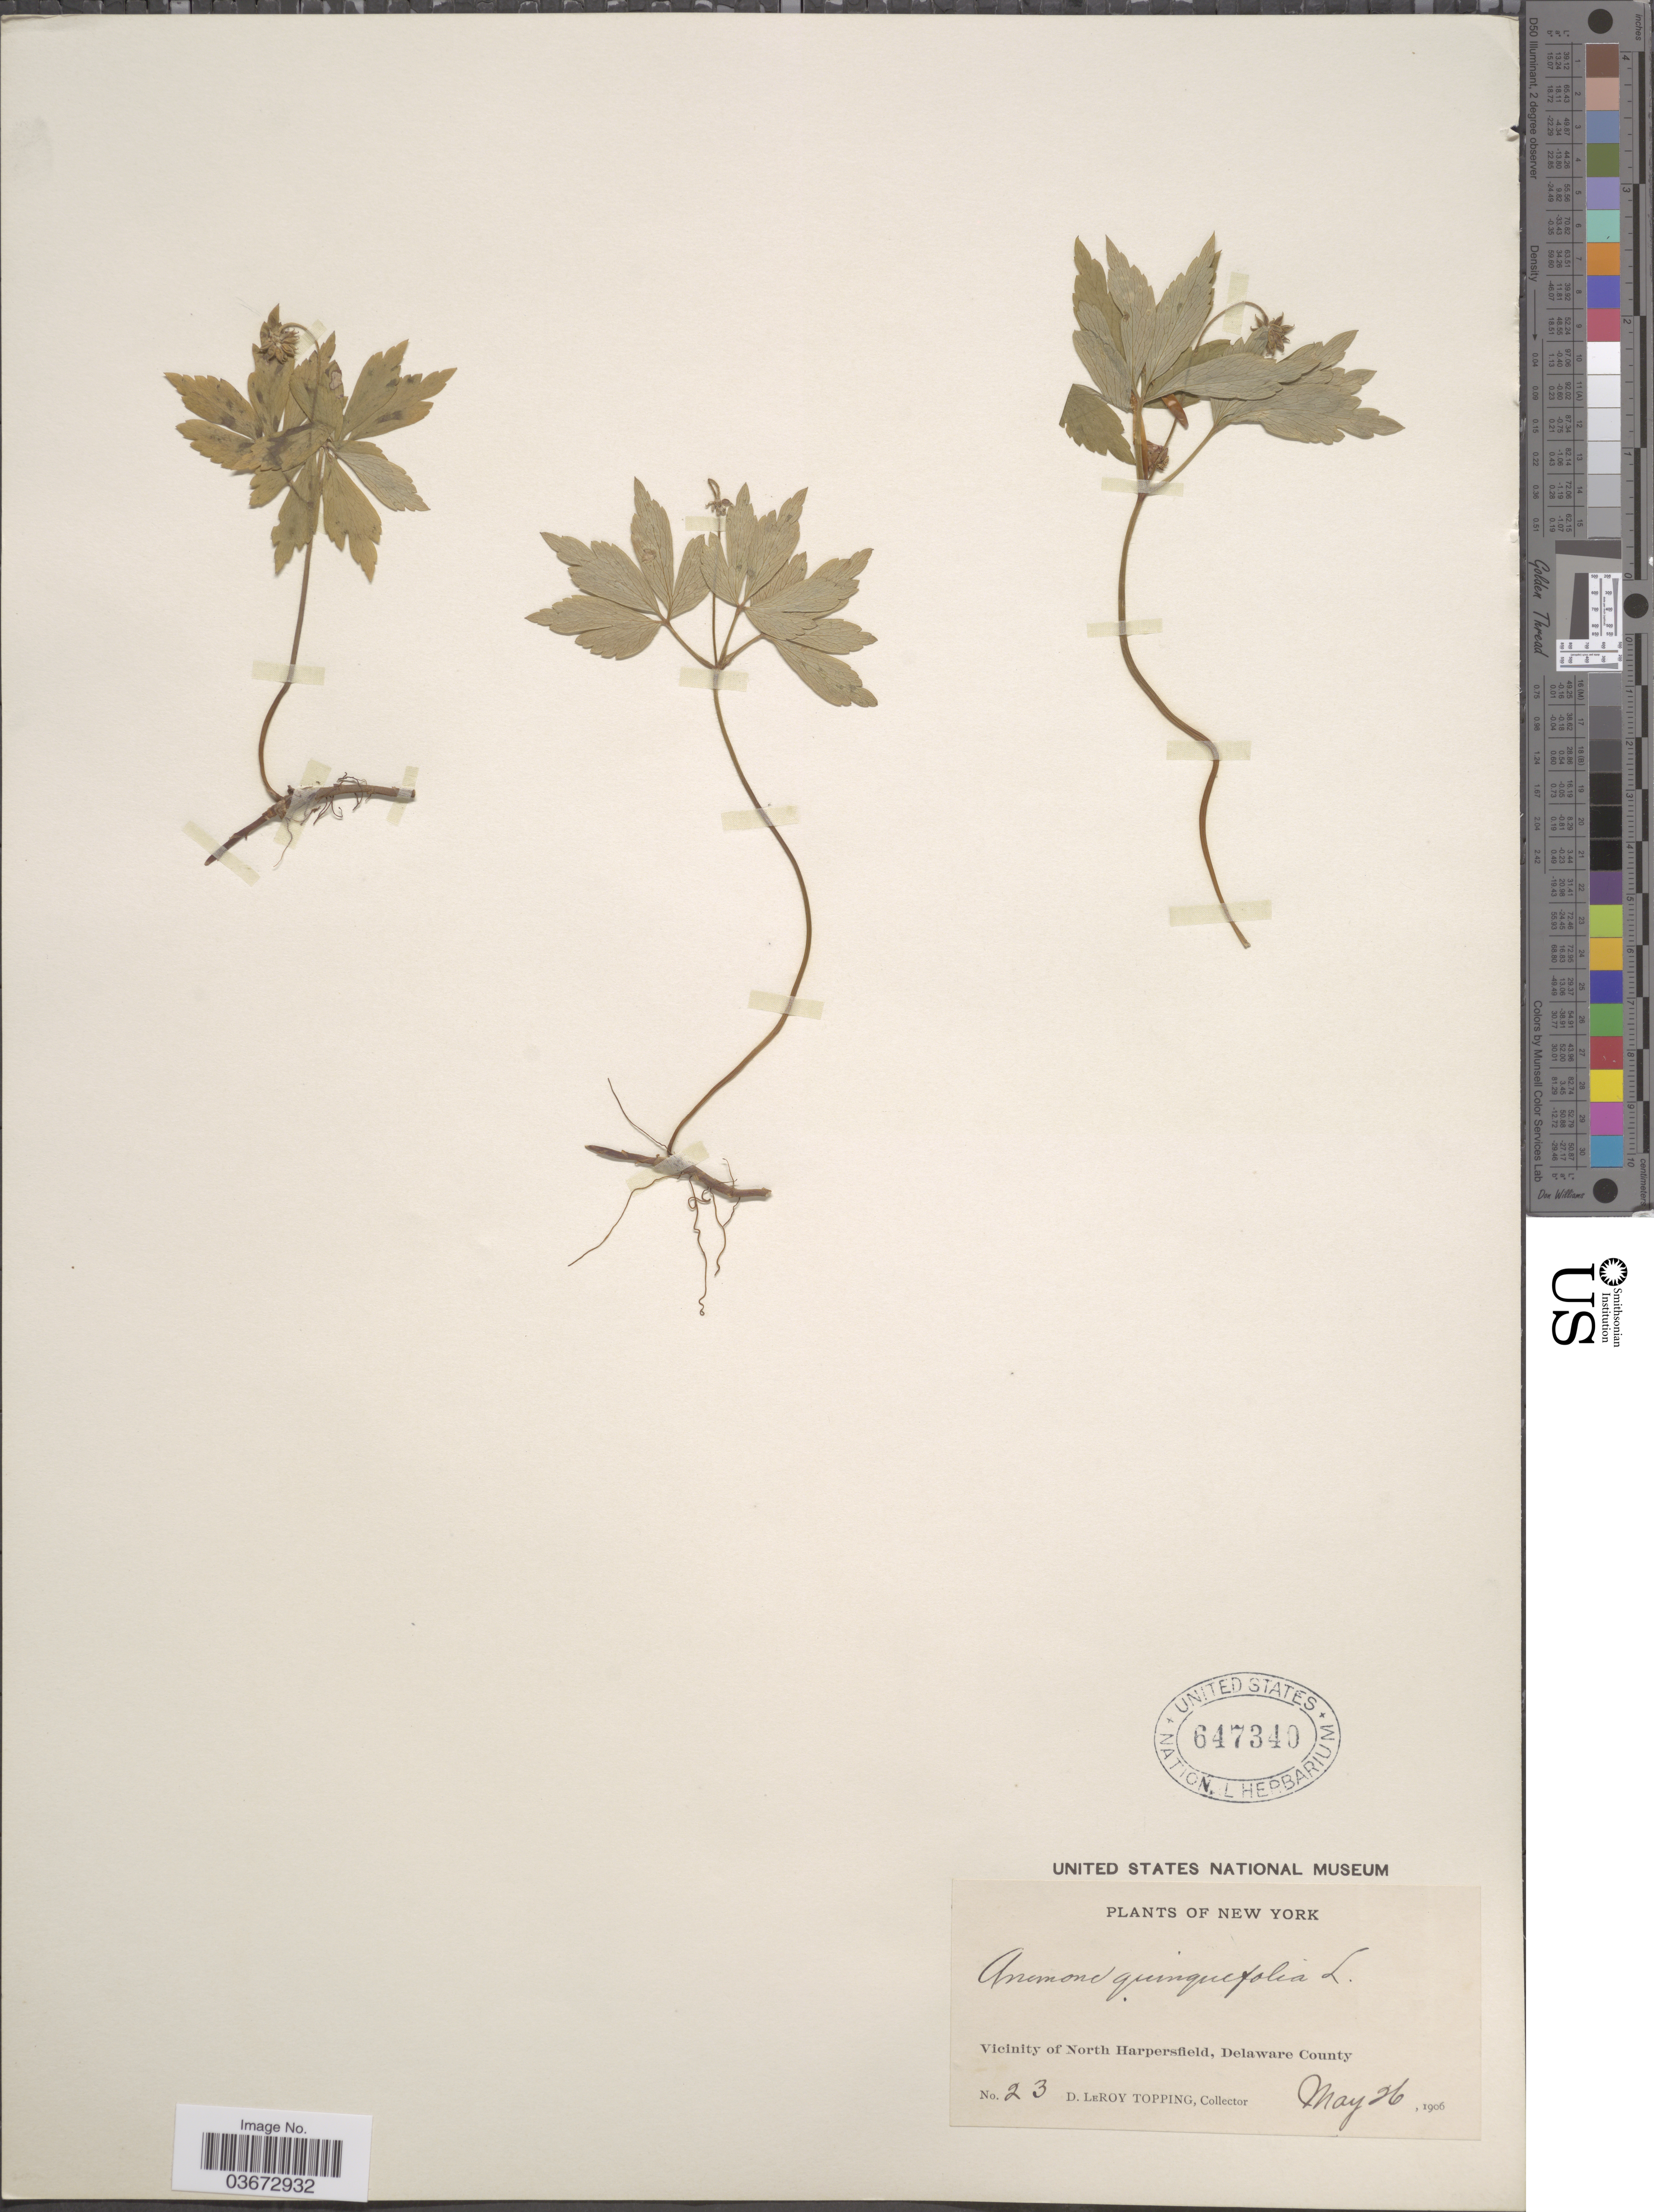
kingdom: Plantae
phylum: Tracheophyta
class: Magnoliopsida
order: Ranunculales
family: Ranunculaceae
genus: Anemone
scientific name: Anemone quinquefolia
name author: L.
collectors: D. L. Topping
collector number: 23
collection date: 1906-05-26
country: United States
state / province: New York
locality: Vicinity of North Harpersfield, Delaware County.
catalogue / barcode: US 647340